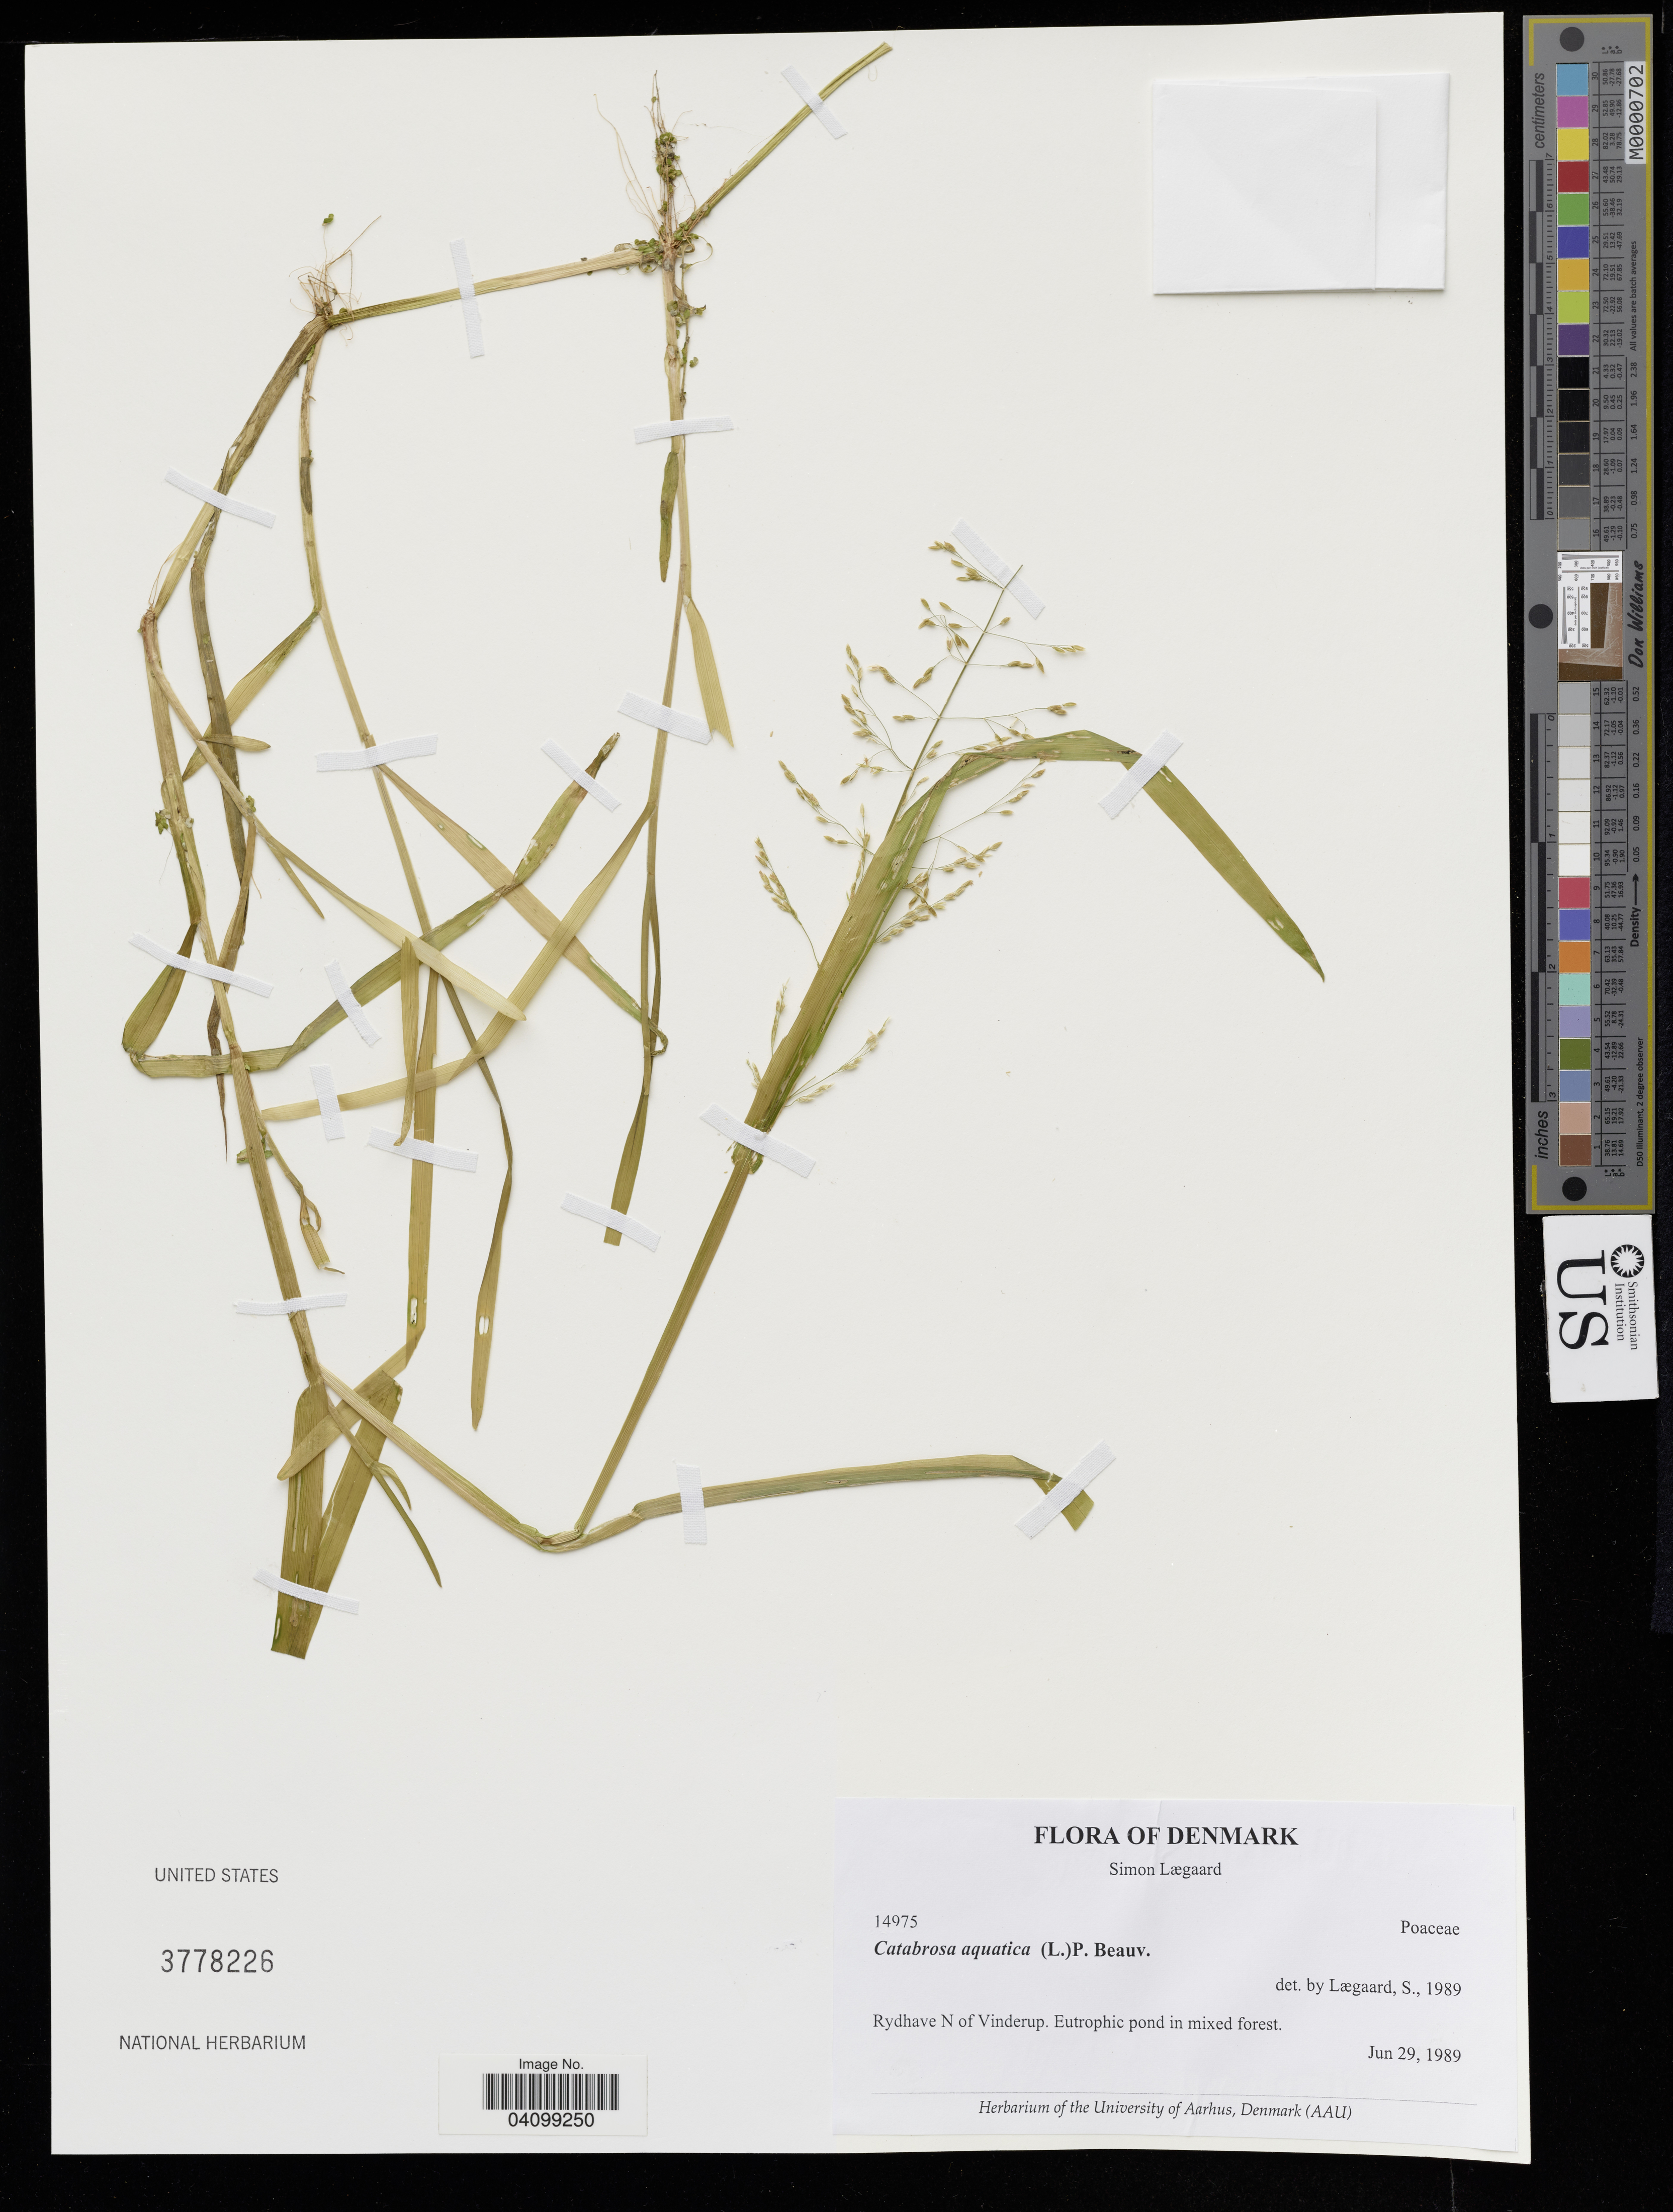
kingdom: Plantae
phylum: Tracheophyta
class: Liliopsida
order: Poales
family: Poaceae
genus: Catabrosa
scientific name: Catabrosa aquatica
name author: (L.) P. Beauv.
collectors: S. Lægaard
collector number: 14975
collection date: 1989-06-29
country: Denmark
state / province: Hovedstaden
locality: Rydhave N of Vinderup.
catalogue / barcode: US 3778226